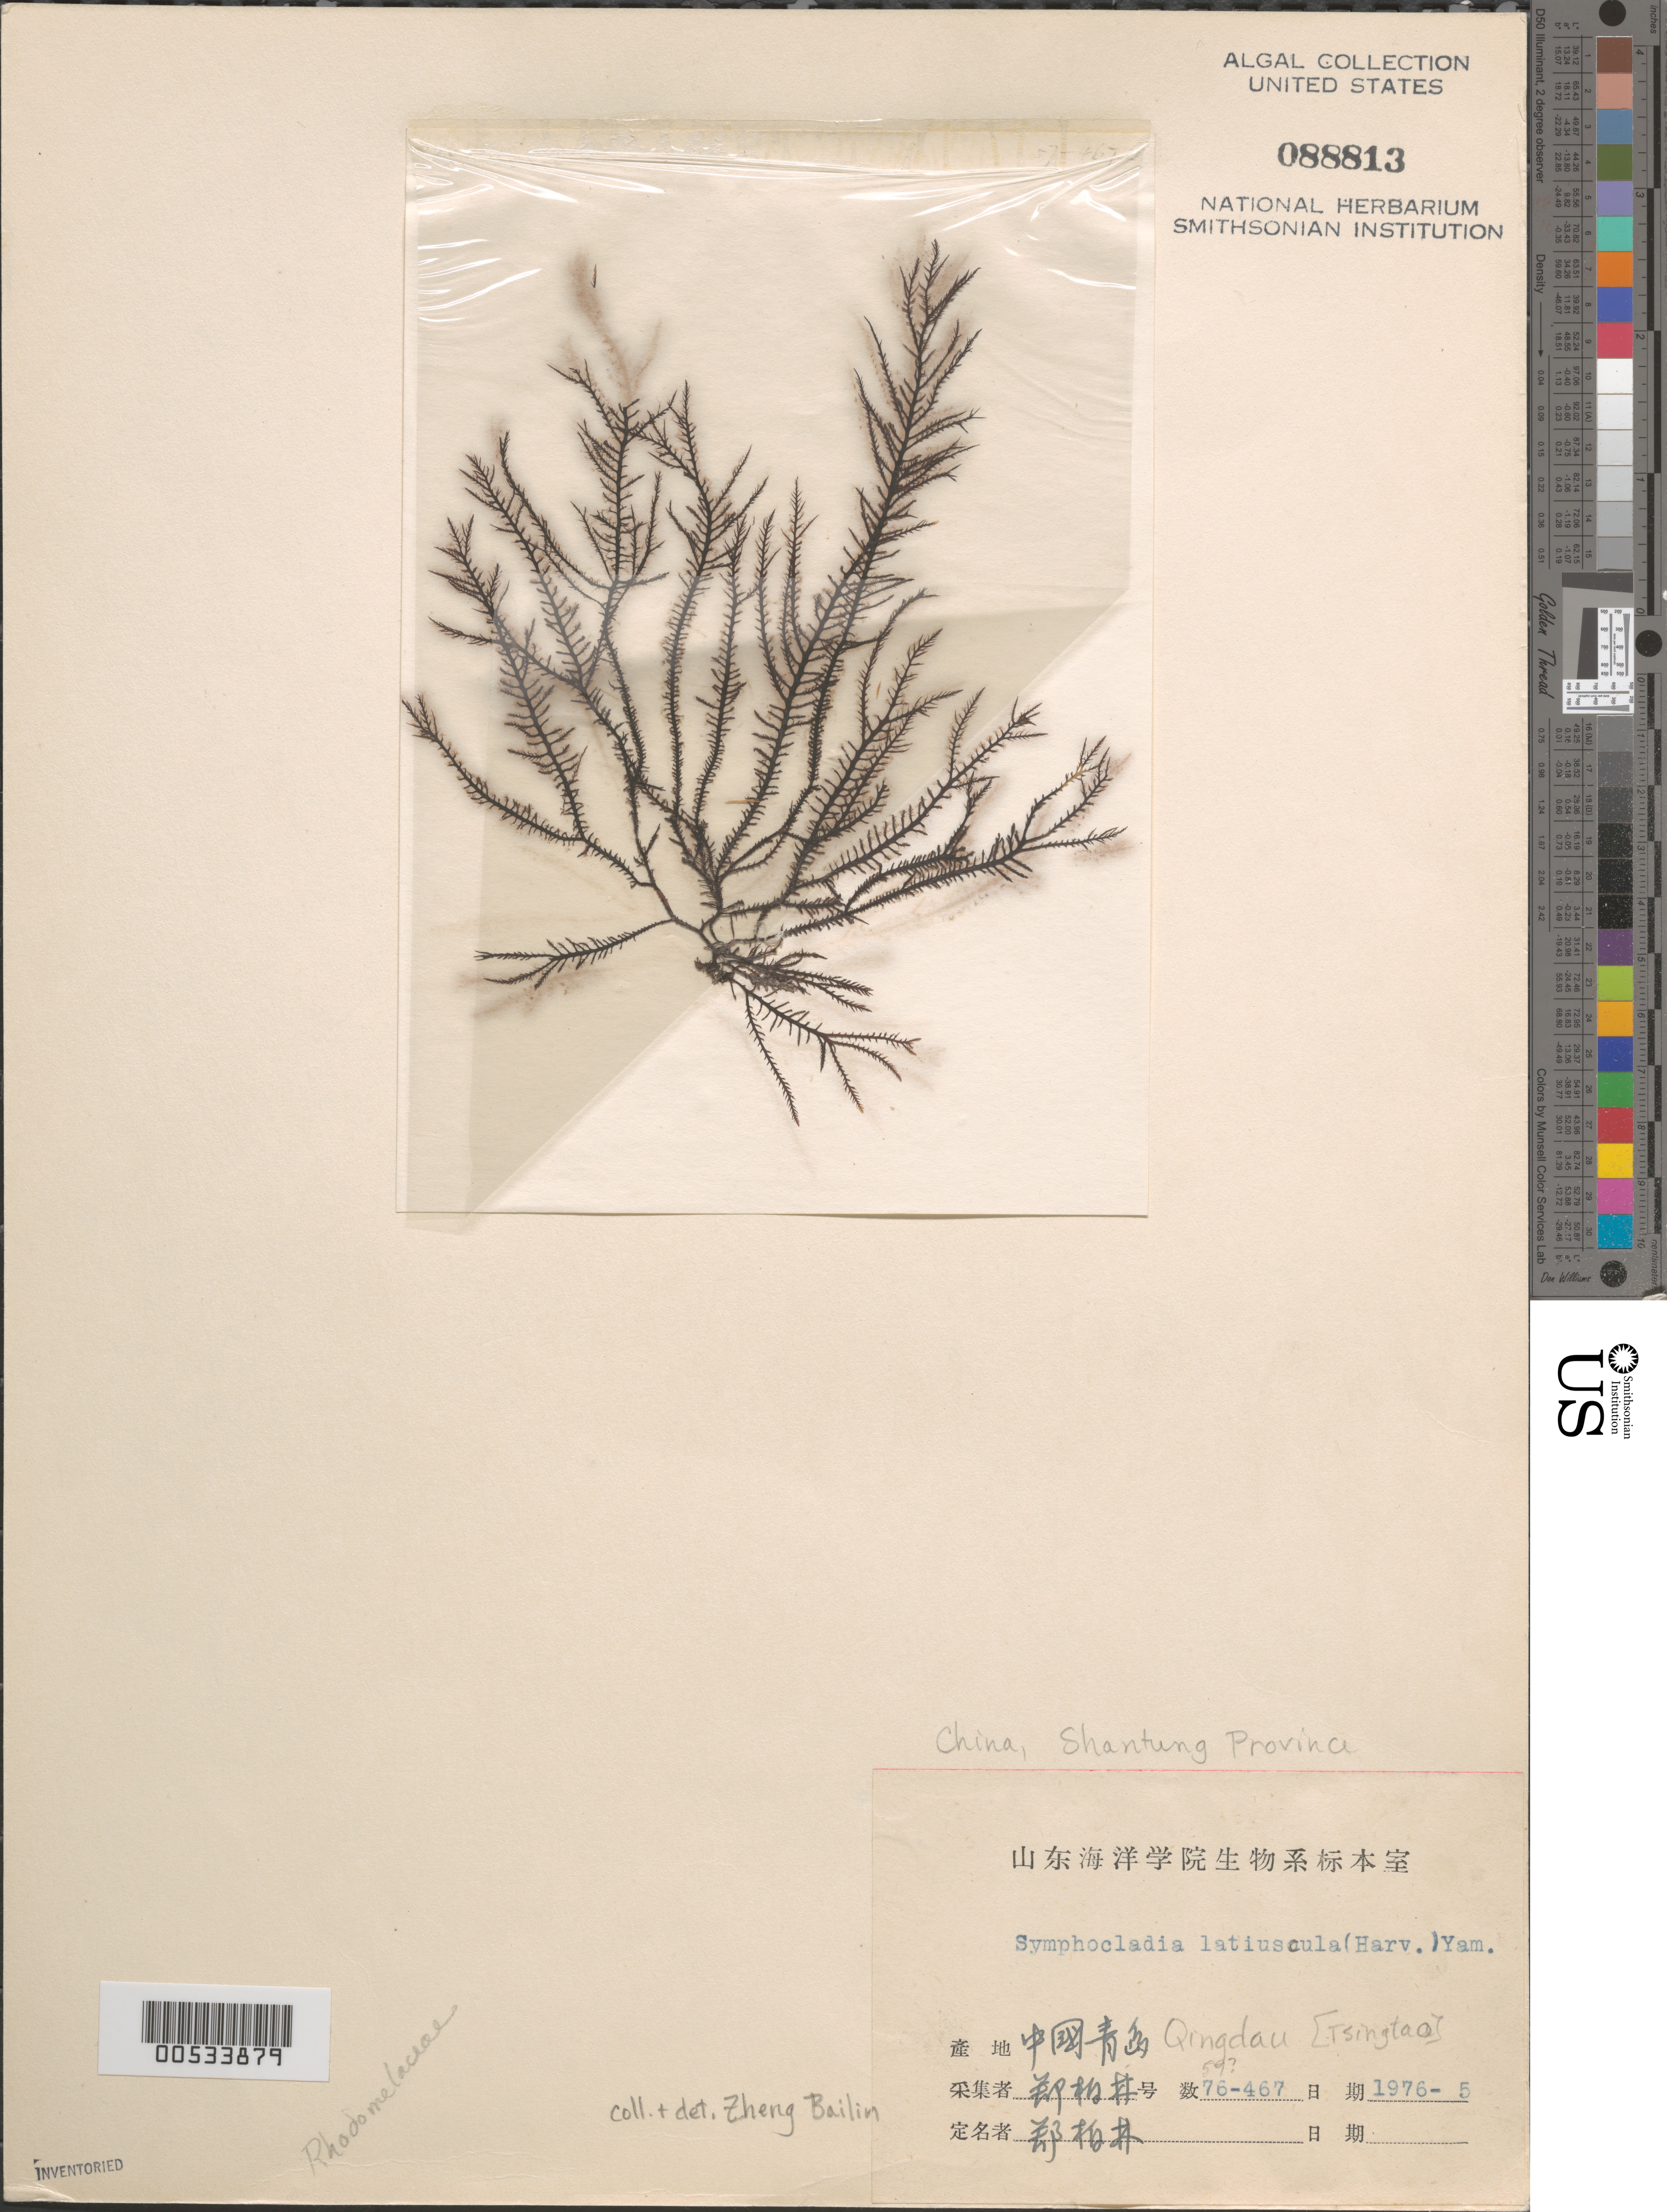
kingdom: Plantae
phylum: Rhodophyta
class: Florideophyceae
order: Ceramiales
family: Rhodomelaceae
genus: Symphyocladia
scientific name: Symphyocladia latiuscula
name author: (Harv.) Yamada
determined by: Bailin, Z.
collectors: Z. Bailin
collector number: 76-467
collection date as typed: May 1976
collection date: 1976-05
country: China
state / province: Shandong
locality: Qingdau (Tsingtao)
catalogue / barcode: US 88813